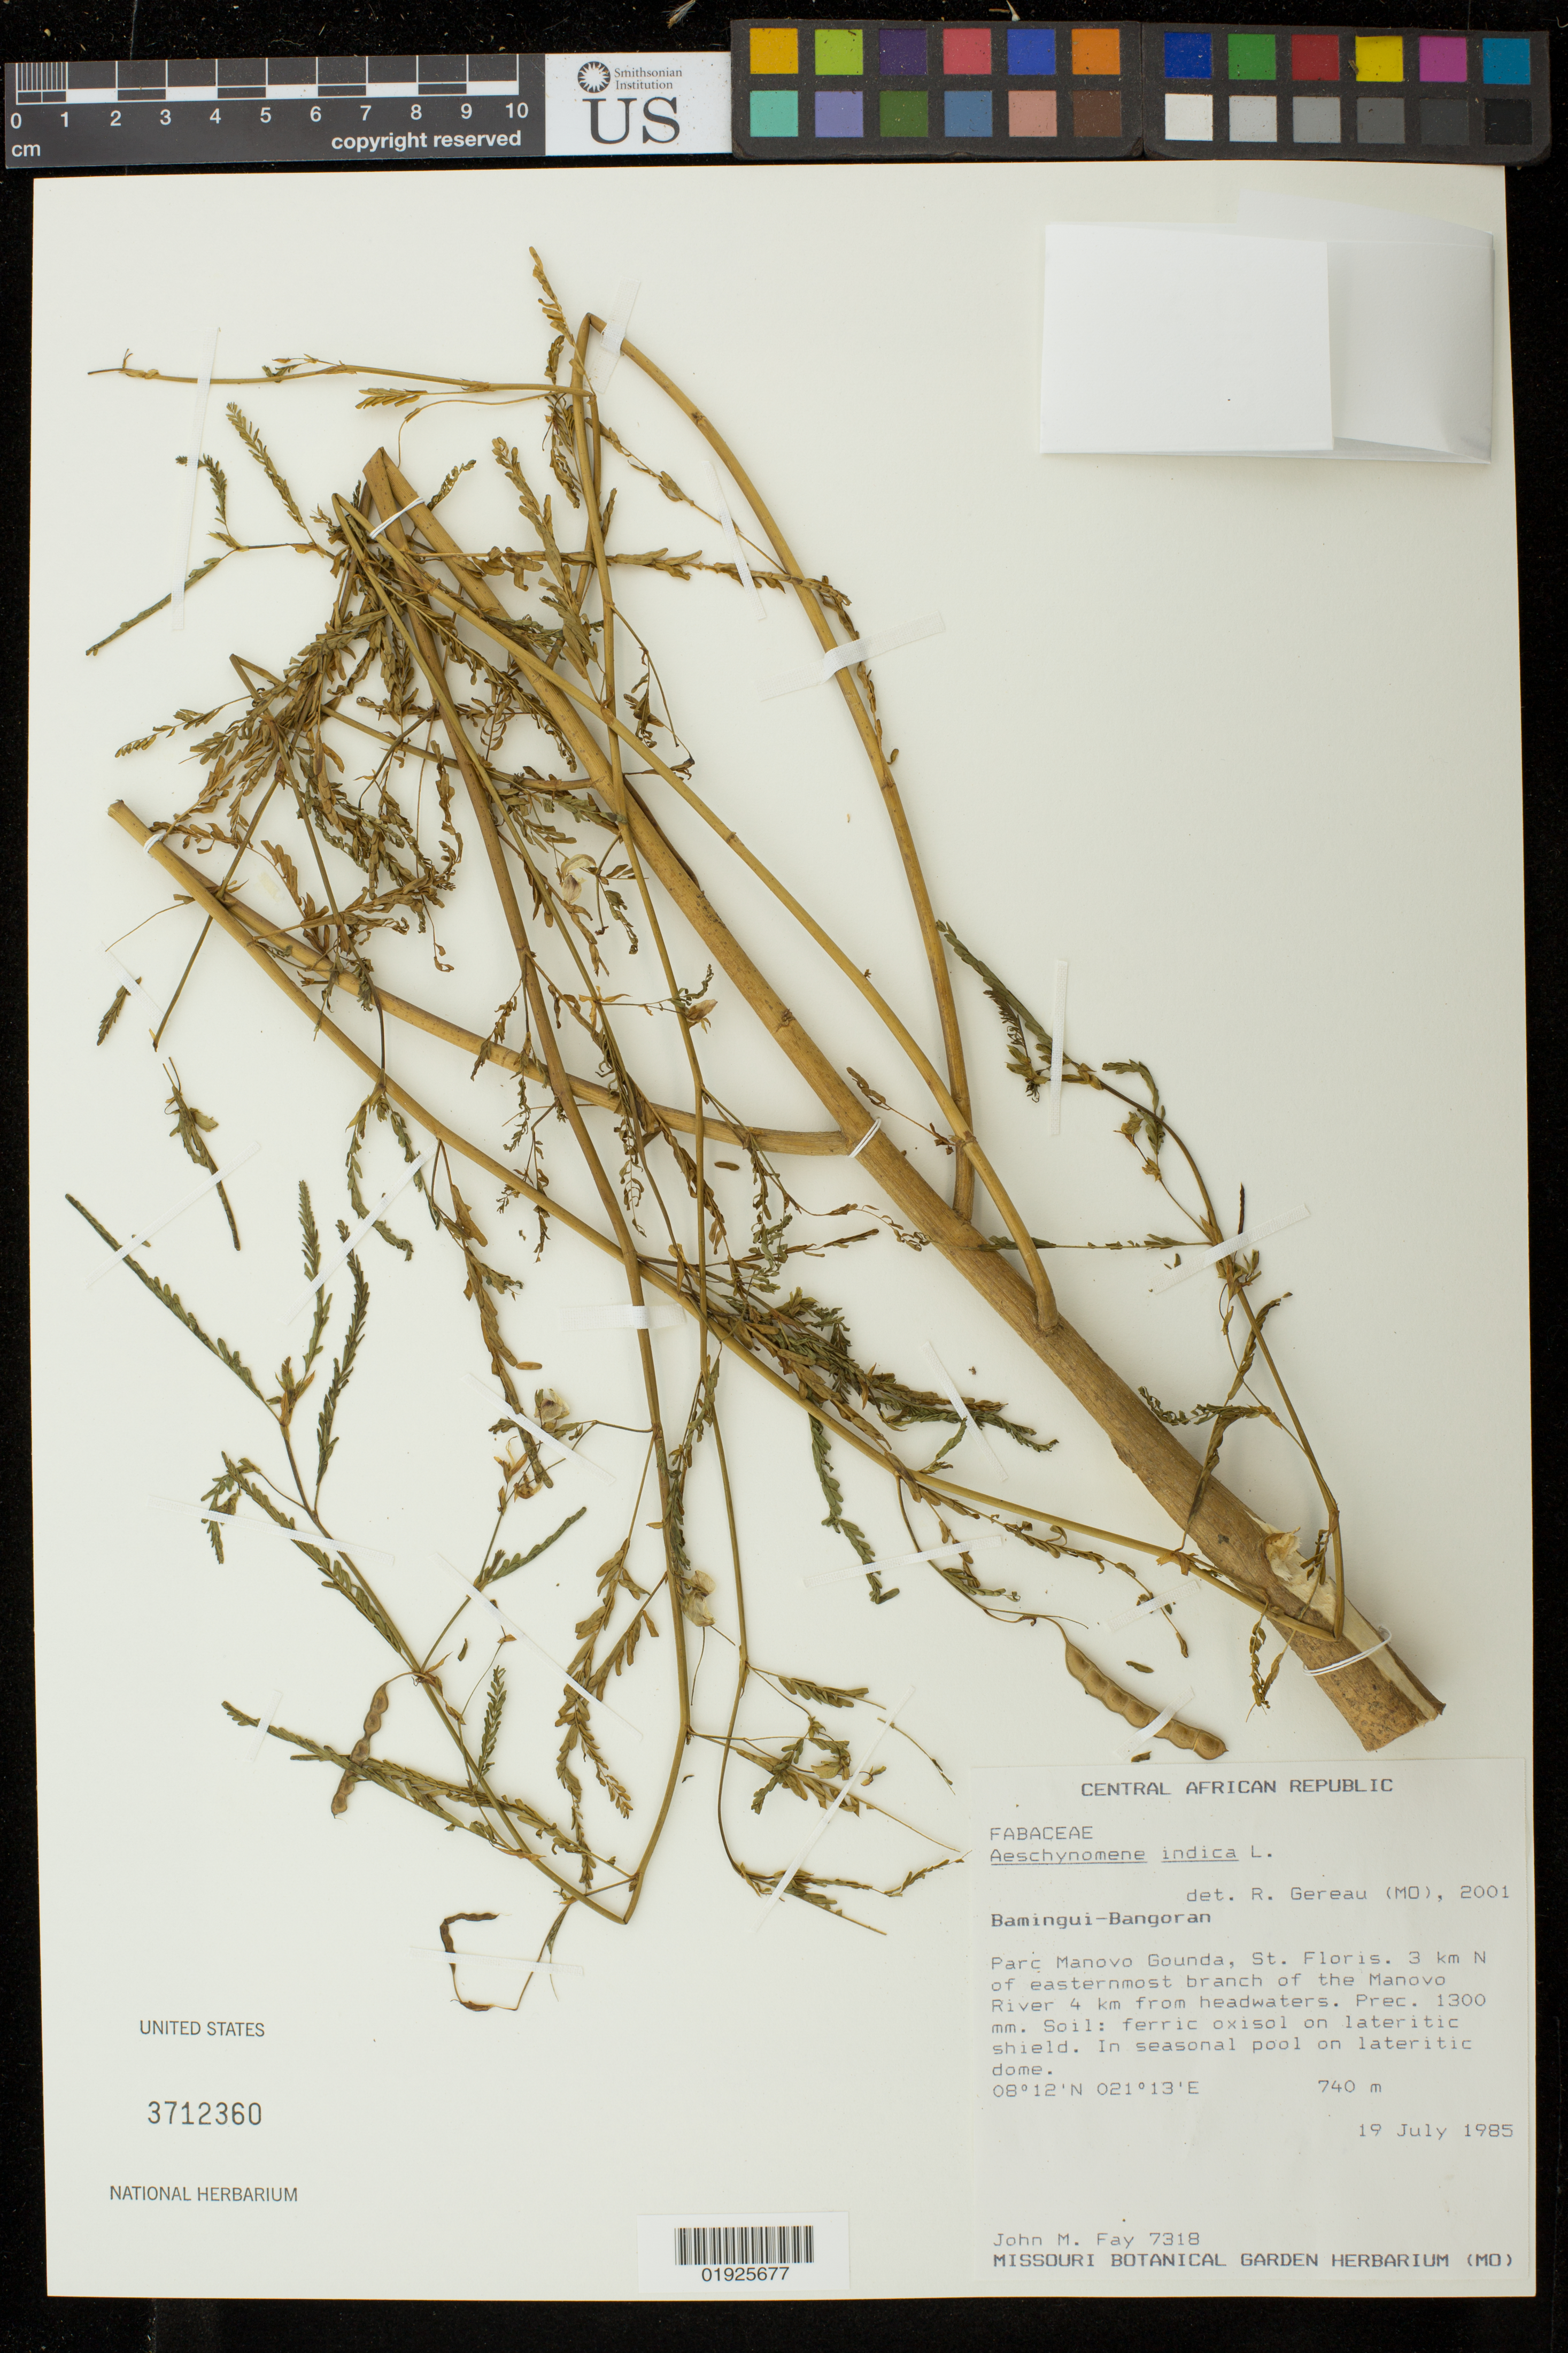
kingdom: Plantae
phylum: Tracheophyta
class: Magnoliopsida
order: Fabales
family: Fabaceae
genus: Aeschynomene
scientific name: Aeschynomene indica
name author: L.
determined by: Gereau, R. E.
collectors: J. M. Fay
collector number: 7318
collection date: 1985-07-19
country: Central African Republic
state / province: Bamingui-Bangoran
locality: Parc Manovo Gounda, St. Floris. 3 km N of easternmost branch of the Manovo River 4 km from headwaters.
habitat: Soil: ferric oxisol on lateritic shield. In seasonal pool on lateritic dome.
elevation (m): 740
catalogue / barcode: US 3712360